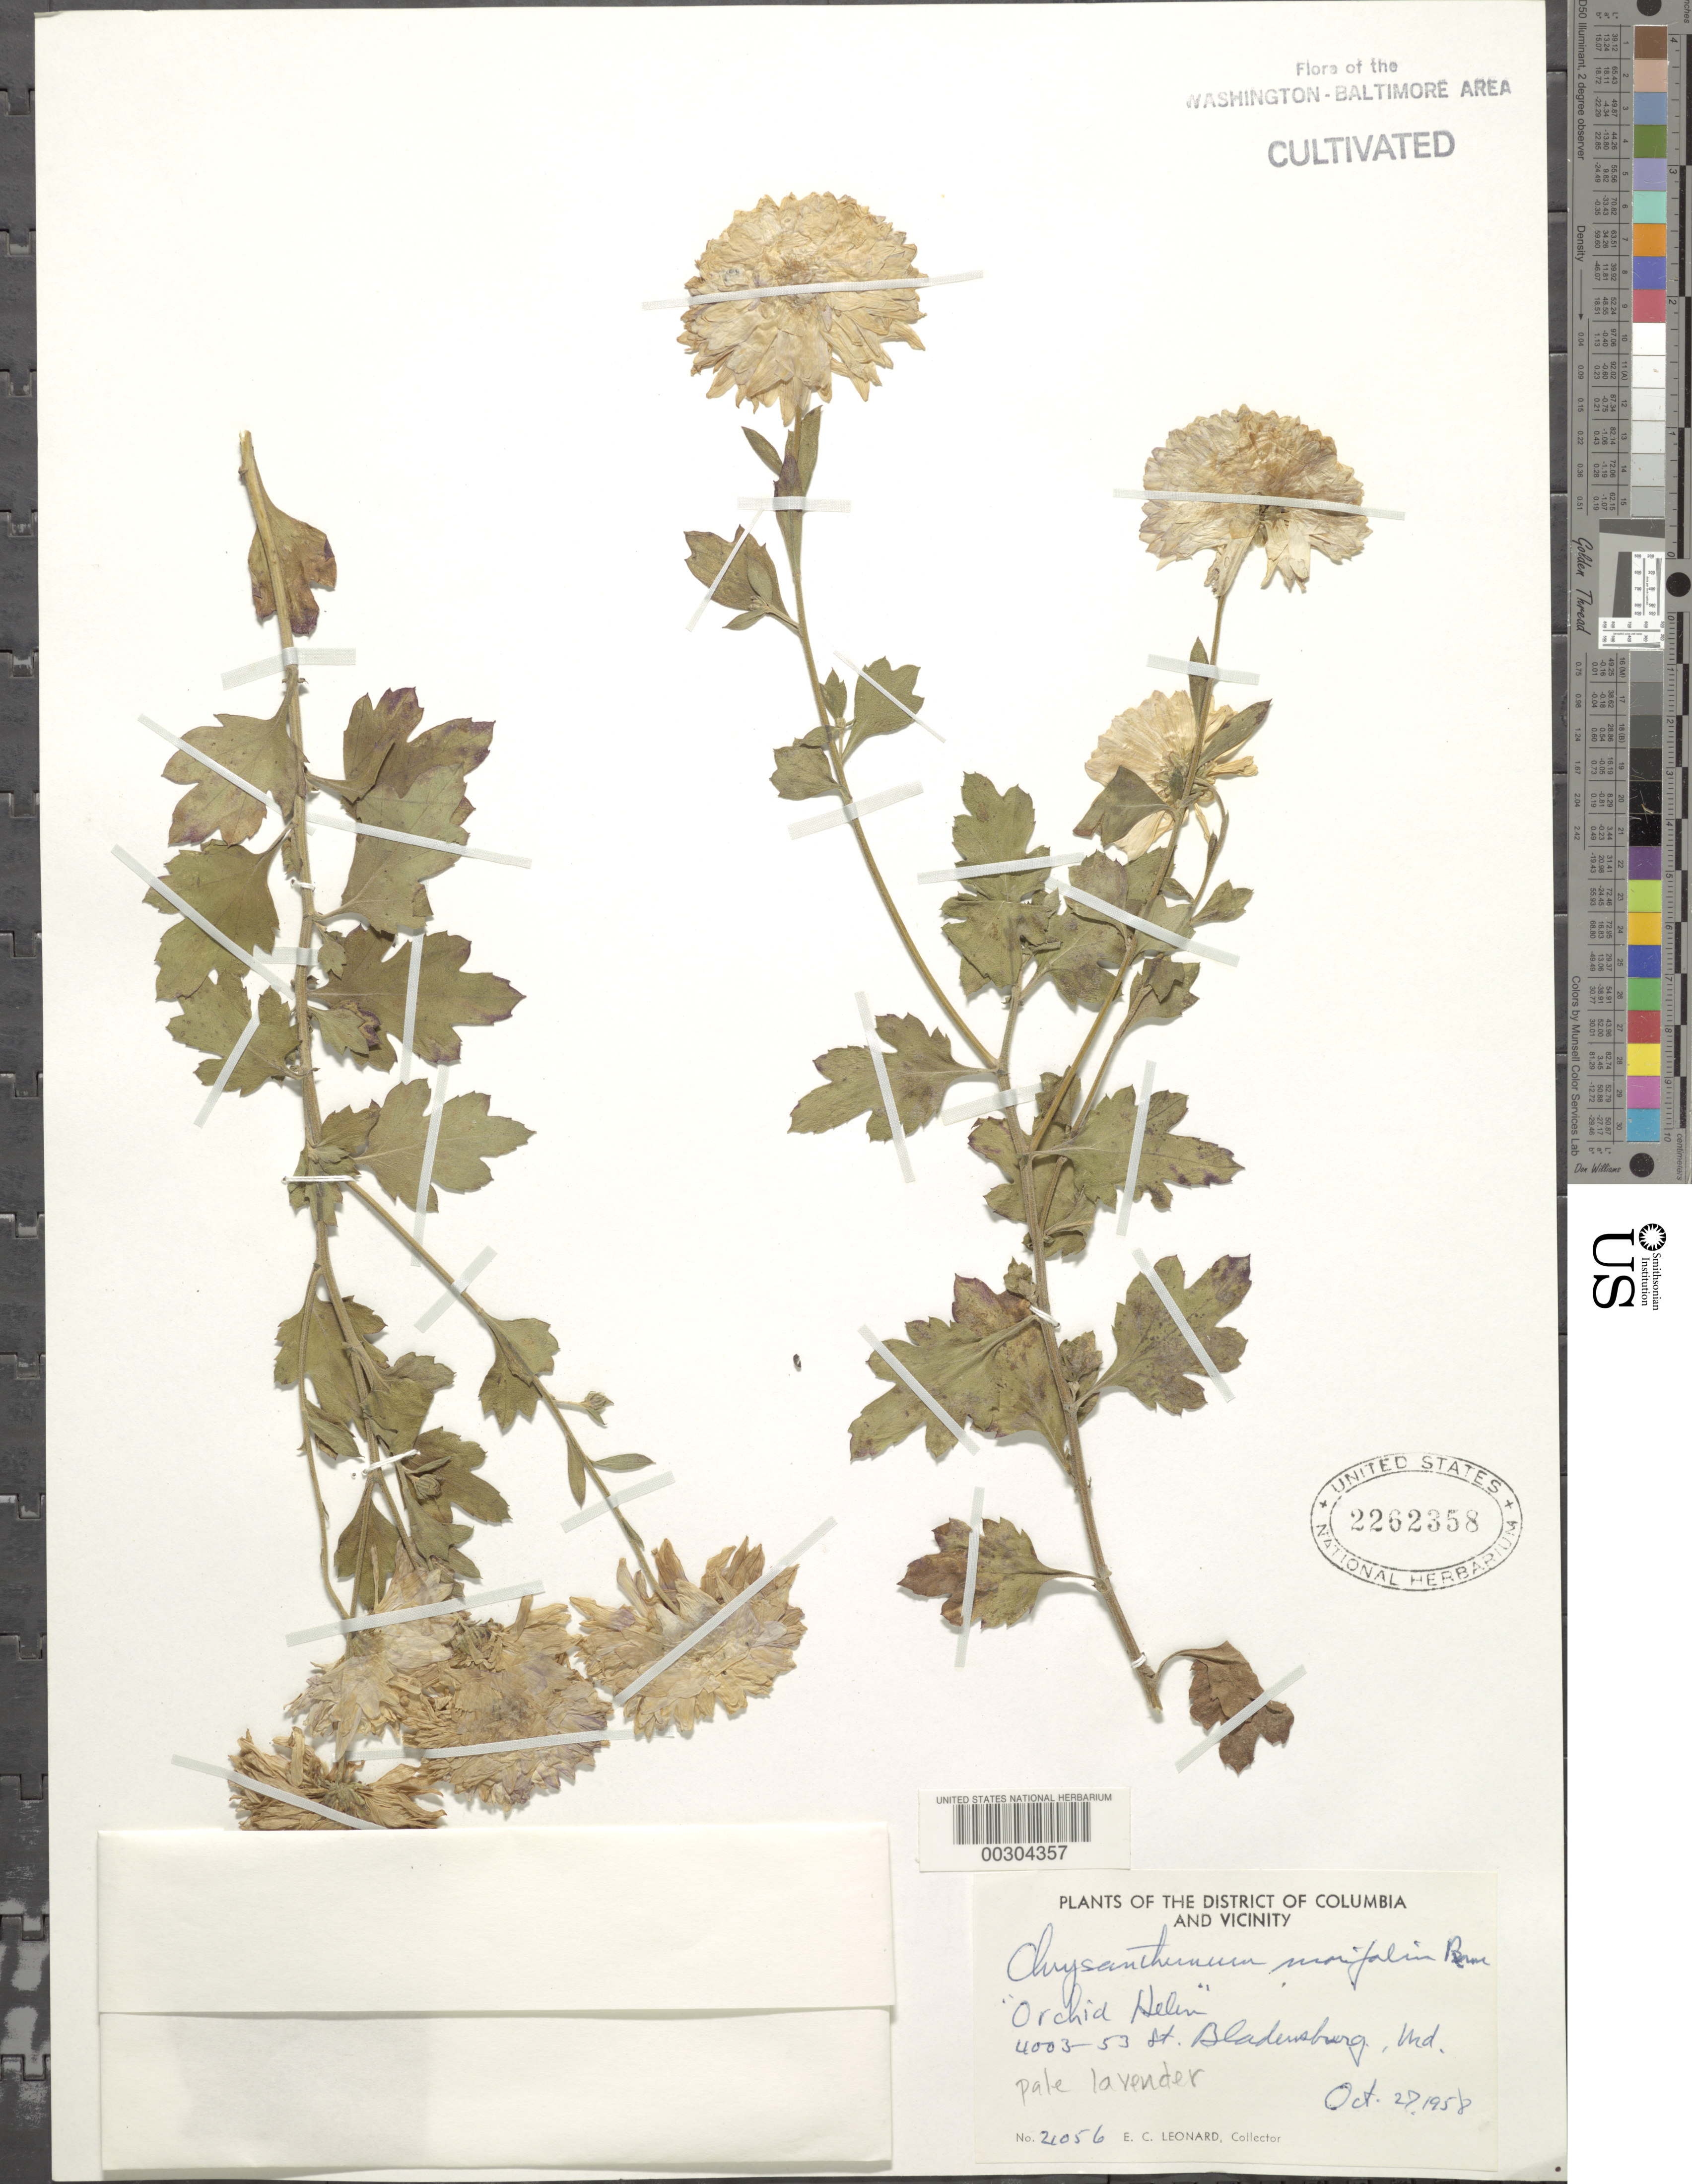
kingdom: Plantae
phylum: Tracheophyta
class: Magnoliopsida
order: Asterales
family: Asteraceae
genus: Chrysanthemum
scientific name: Chrysanthemum morifolium 'Orchid Helen'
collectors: E. C. Leonard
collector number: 21056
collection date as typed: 27 Oct 1958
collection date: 1958-10-27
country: United States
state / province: Maryland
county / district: Prince George's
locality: Bladensburg, 4003 53 St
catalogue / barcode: US 2262358